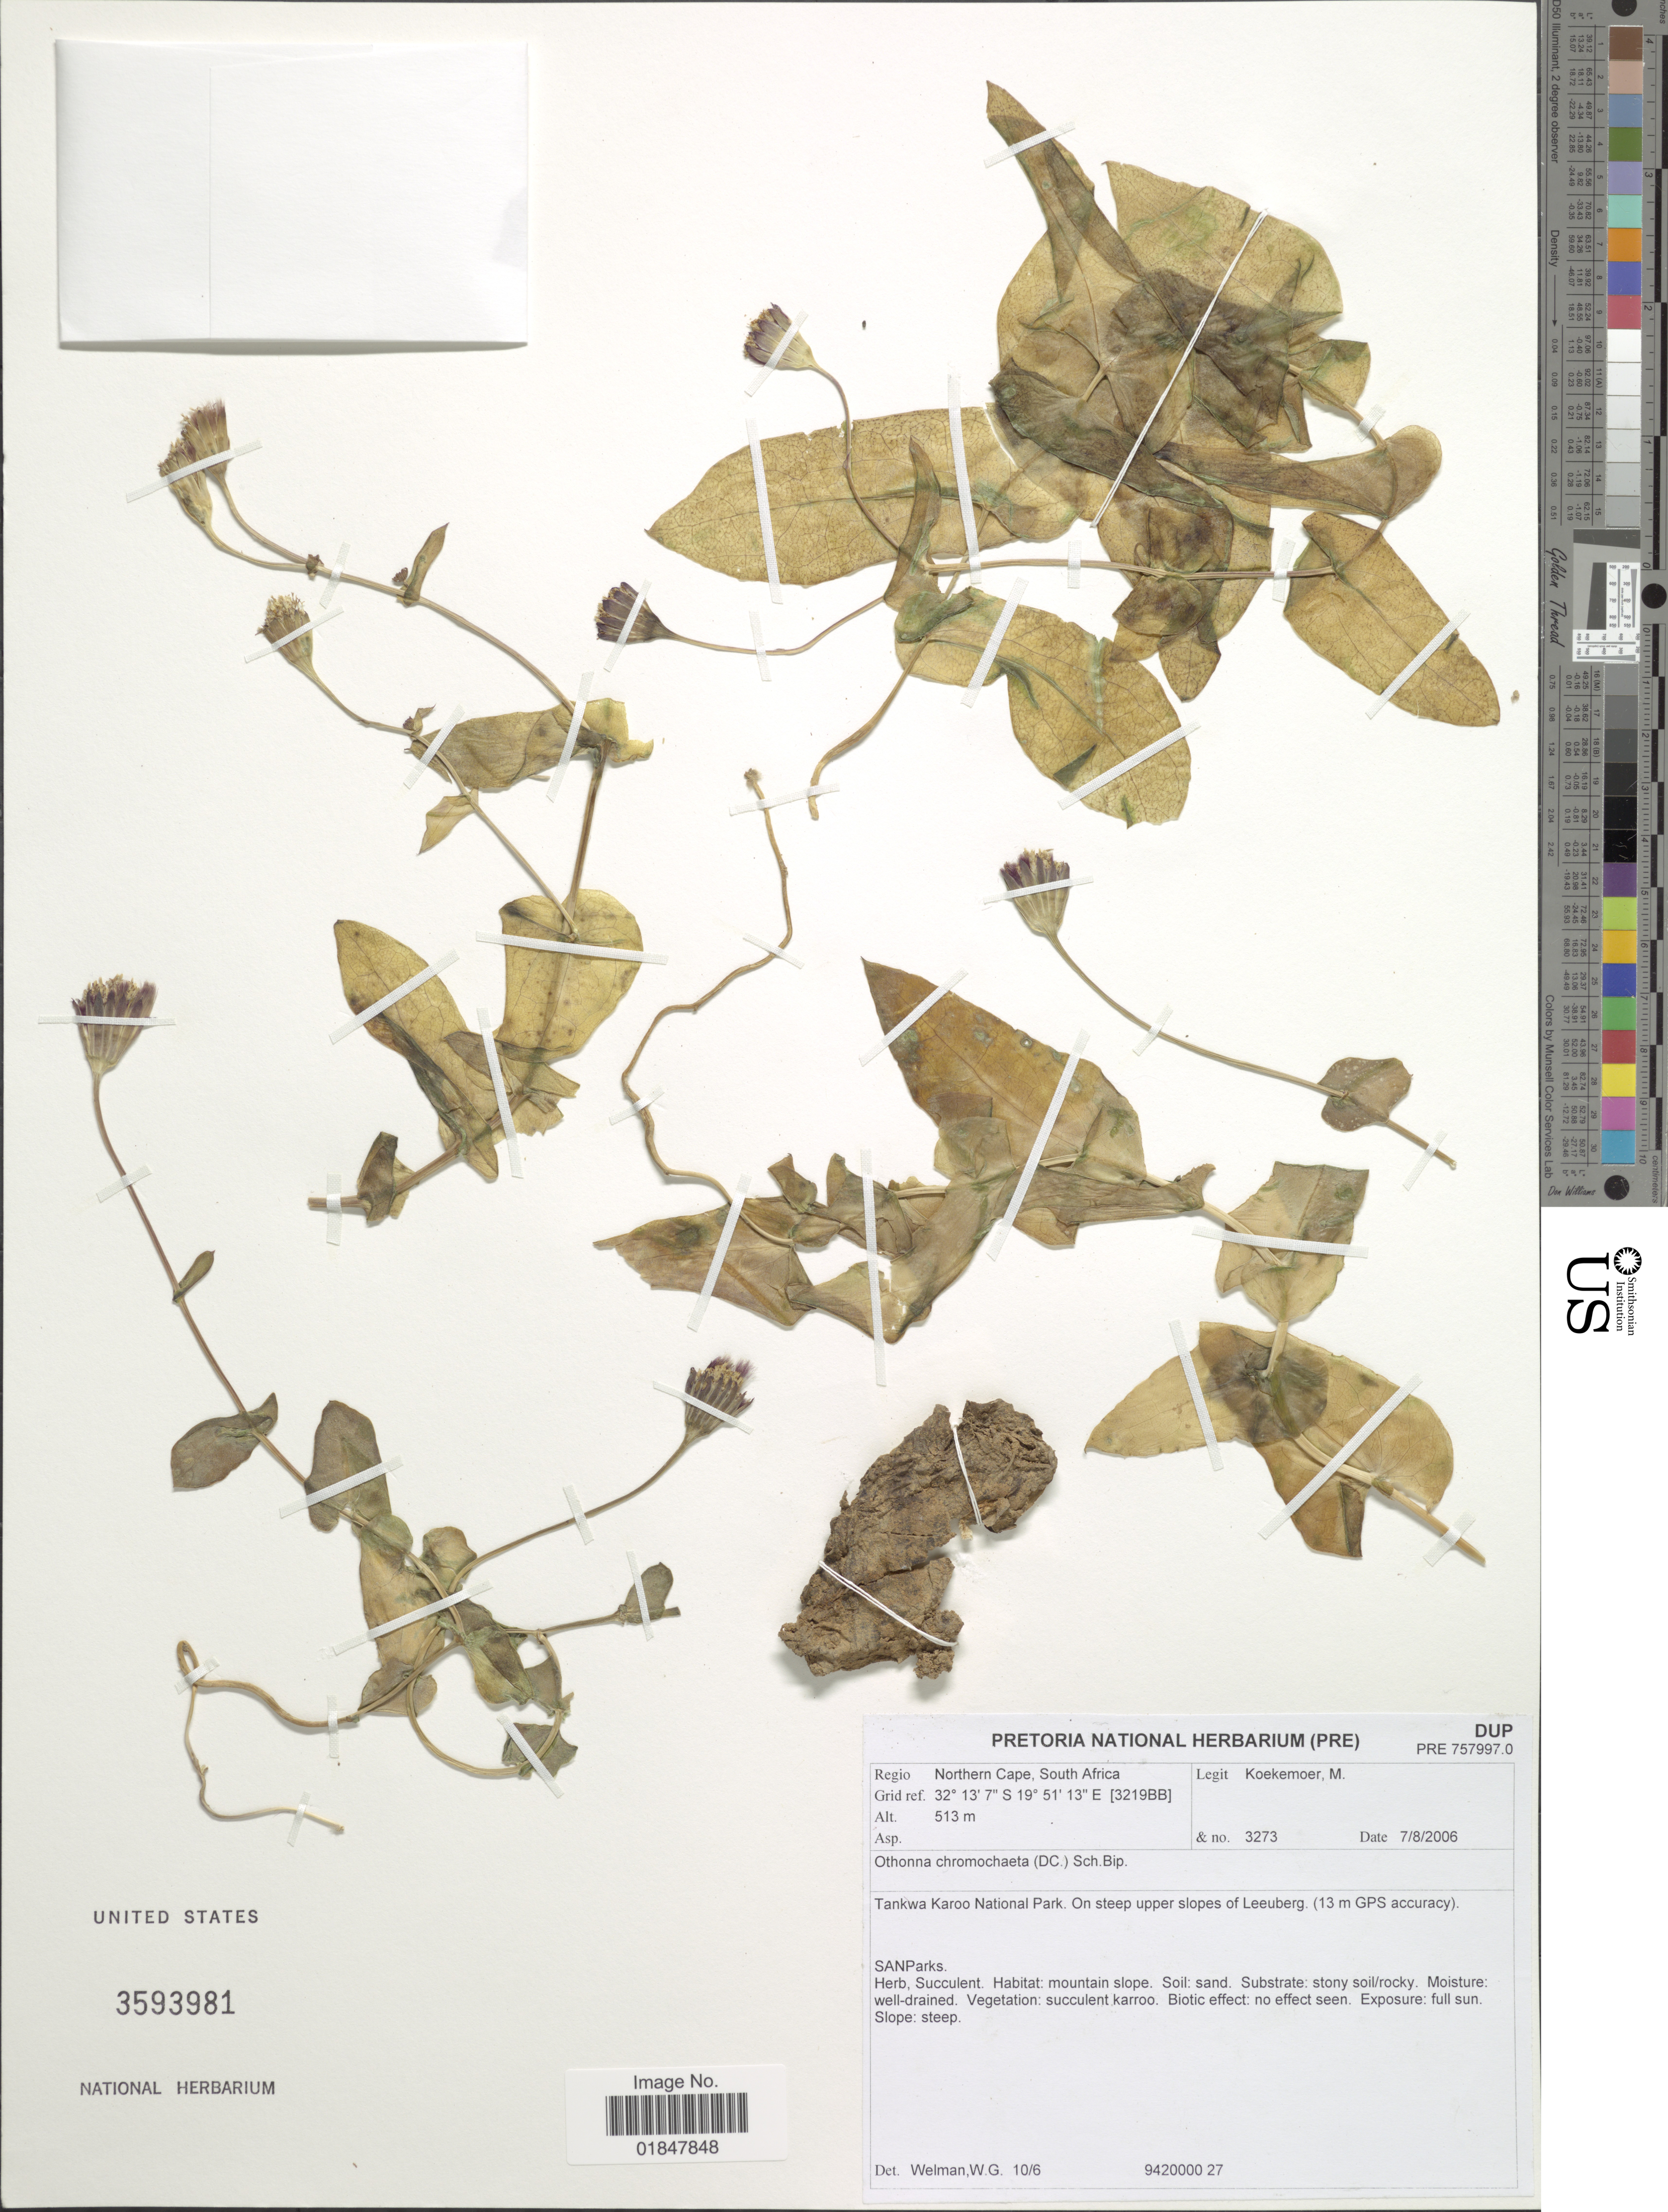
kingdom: Plantae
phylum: Tracheophyta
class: Magnoliopsida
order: Asterales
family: Asteraceae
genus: Othonna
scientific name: Othonna chromochaeta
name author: (DC.) Sch. Bip.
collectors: M. Koekemoer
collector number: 3273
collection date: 2006-08-07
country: South Africa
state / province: Northern Cape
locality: Tankwa Karoo National Park. On steep upper slopes of Leeuberg (13 m GPS accuracy) (3219BB)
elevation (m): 513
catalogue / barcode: US 3593981